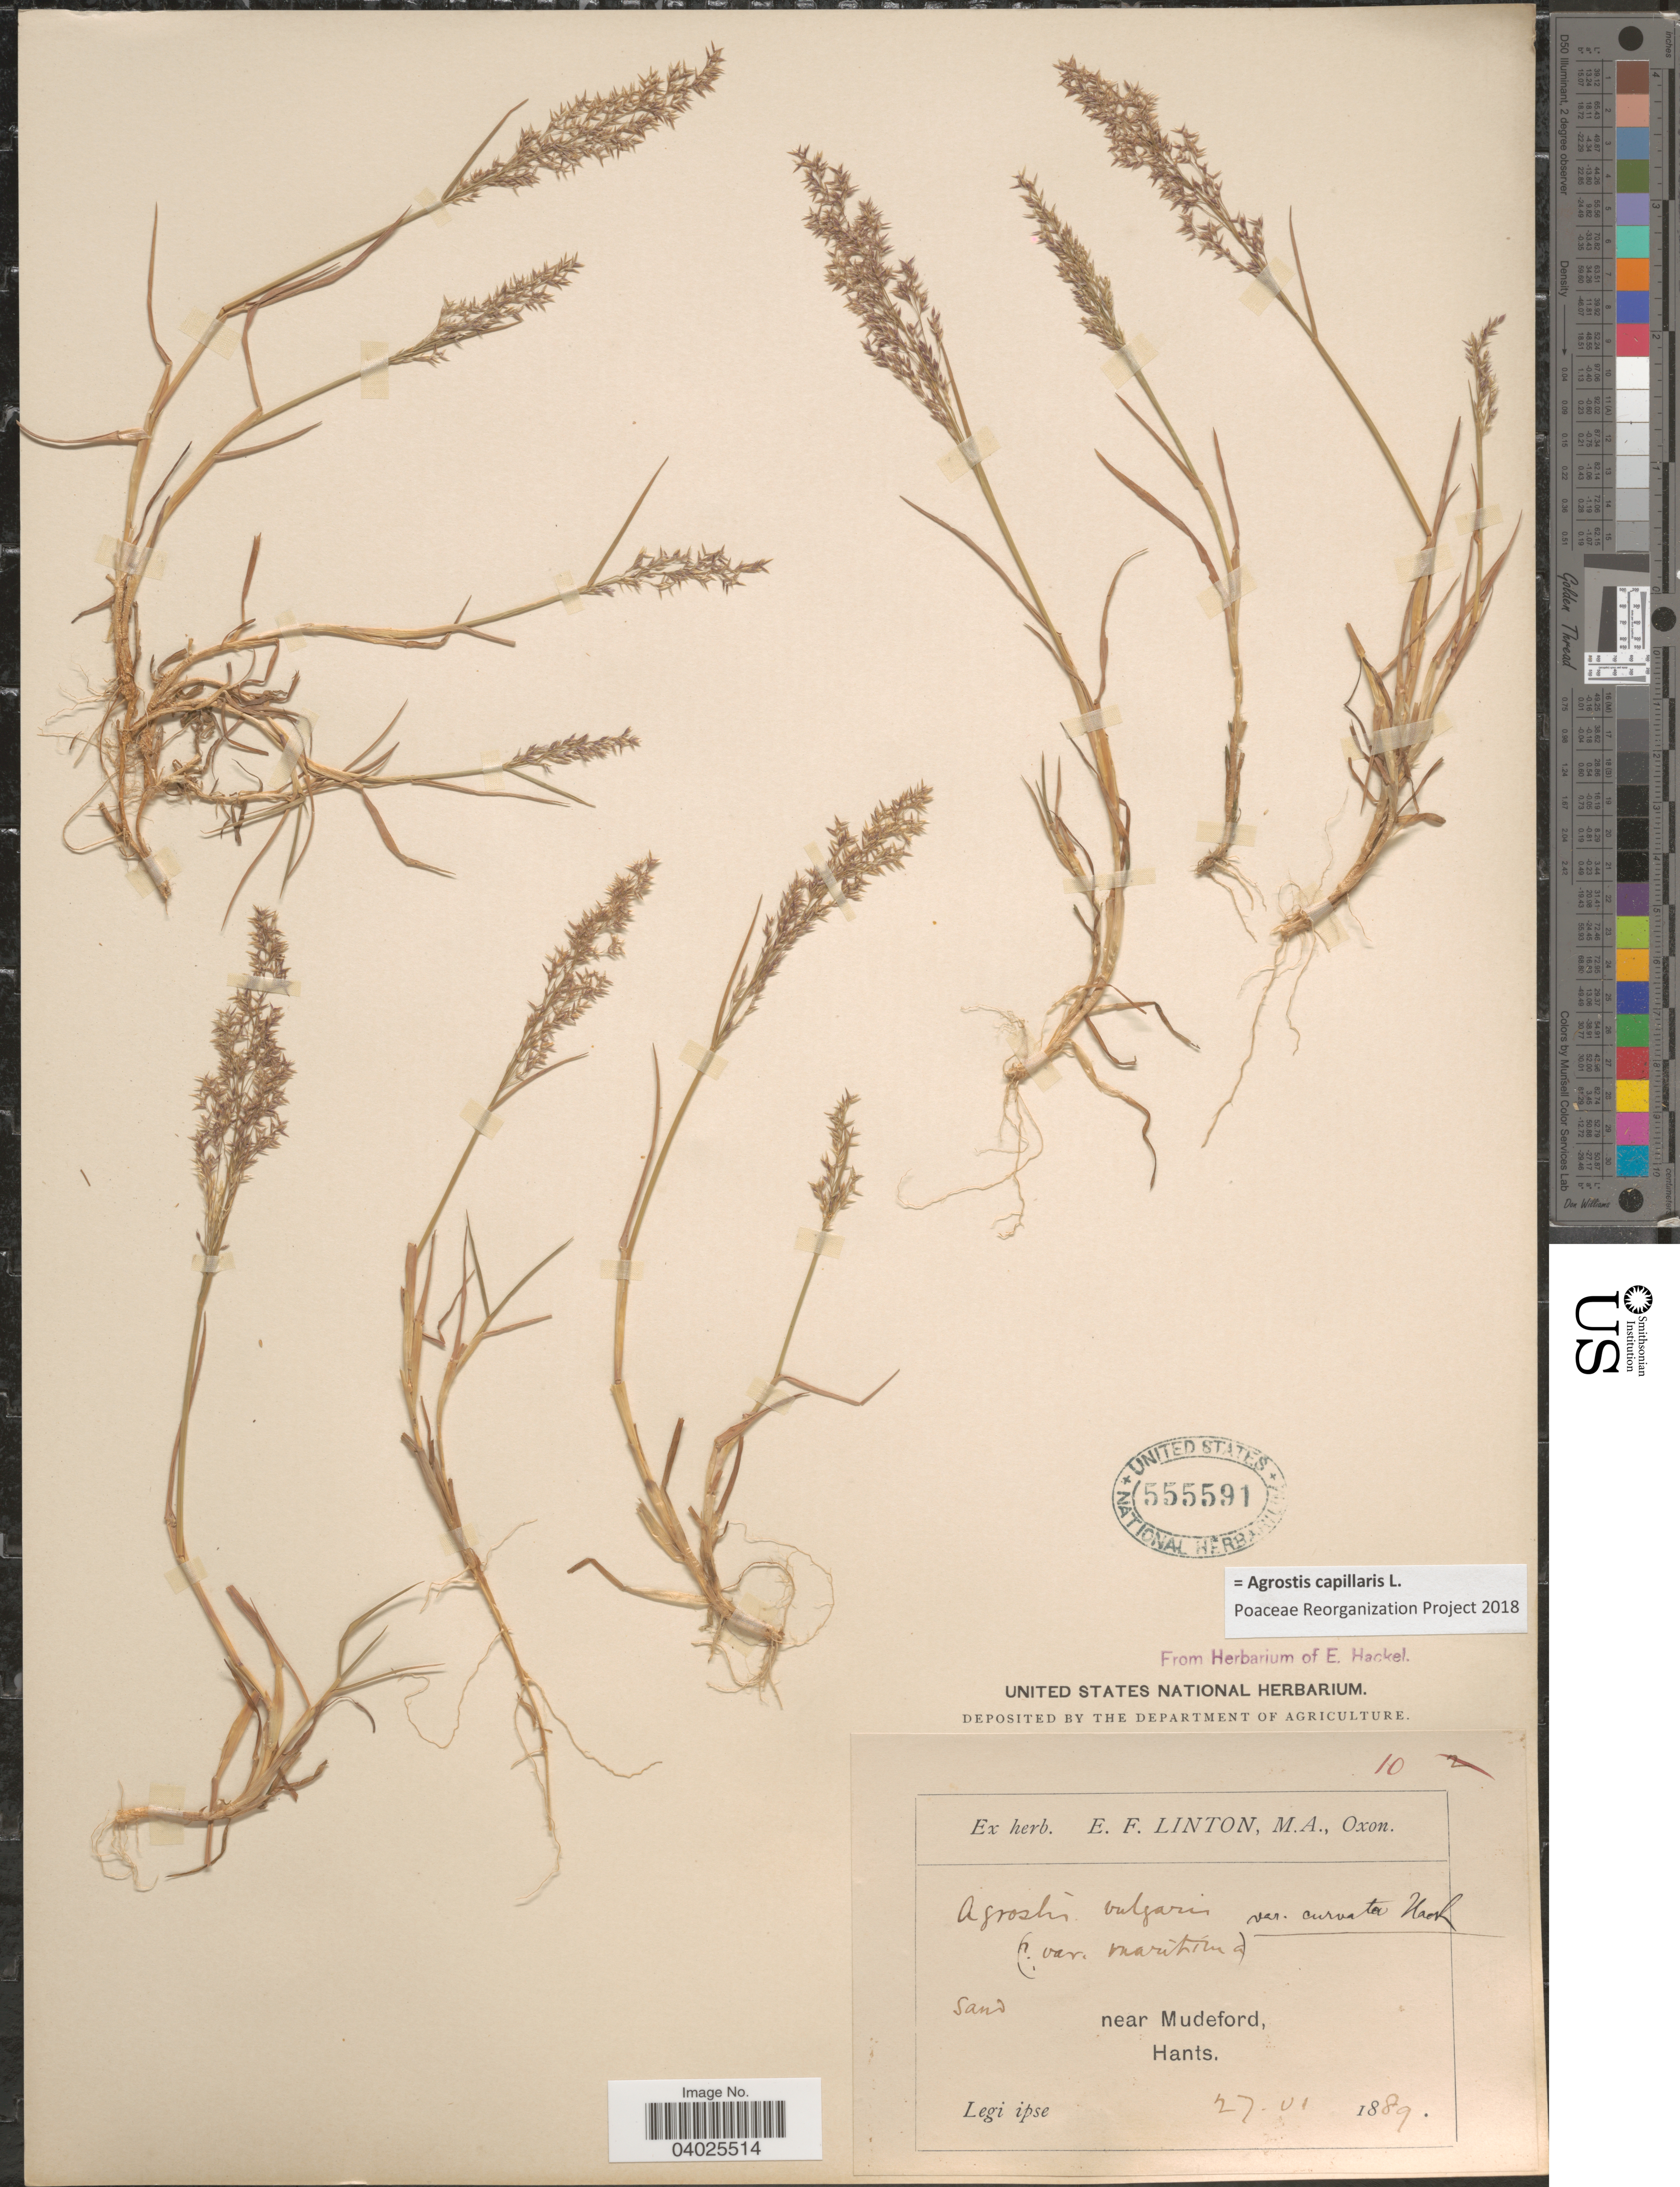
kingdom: Plantae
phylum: Tracheophyta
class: Liliopsida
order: Poales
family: Poaceae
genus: Agrostis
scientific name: Agrostis capillaris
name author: L.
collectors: E. Linton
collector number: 10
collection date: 1889-06-27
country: United Kingdom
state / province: England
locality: Near Mudeford, Hants.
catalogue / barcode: US 555591